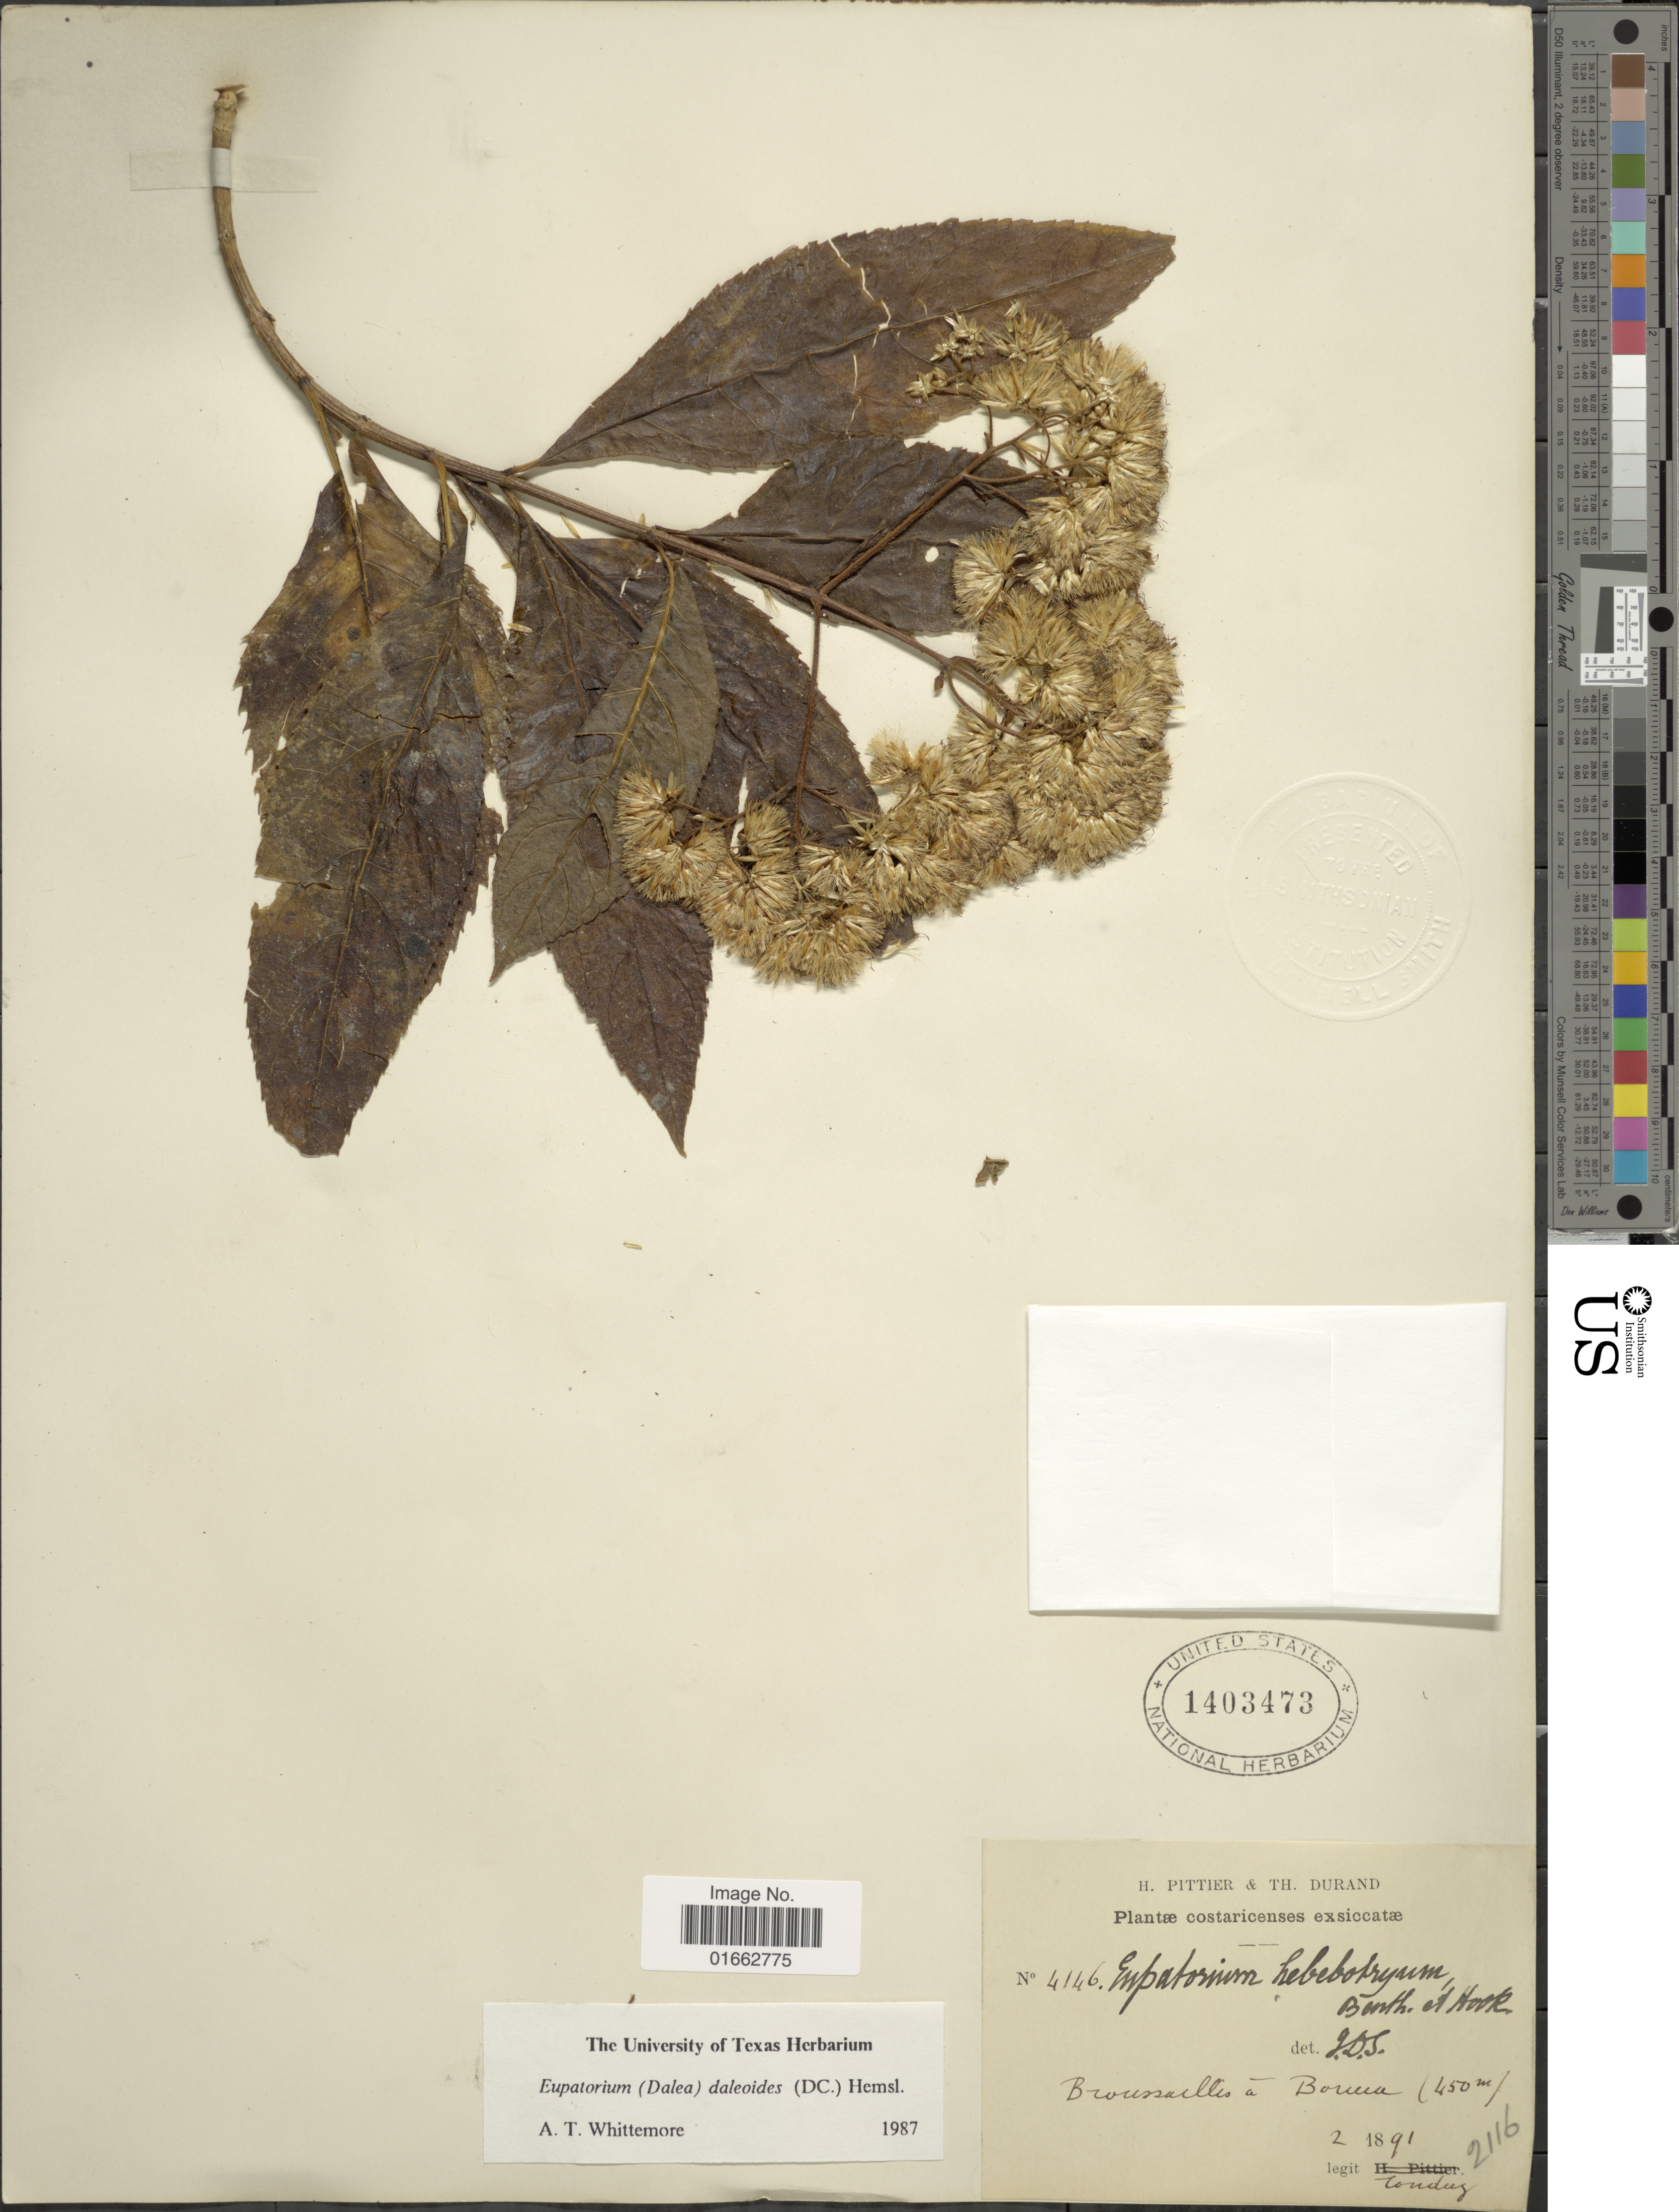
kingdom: Plantae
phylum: Tracheophyta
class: Magnoliopsida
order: Asterales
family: Asteraceae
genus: Critonia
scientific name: Critonia daleoides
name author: DC.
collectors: A. Tonduz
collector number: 2116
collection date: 1891-02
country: Costa Rica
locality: Broussailles á Borma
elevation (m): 450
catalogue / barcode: US 1403473